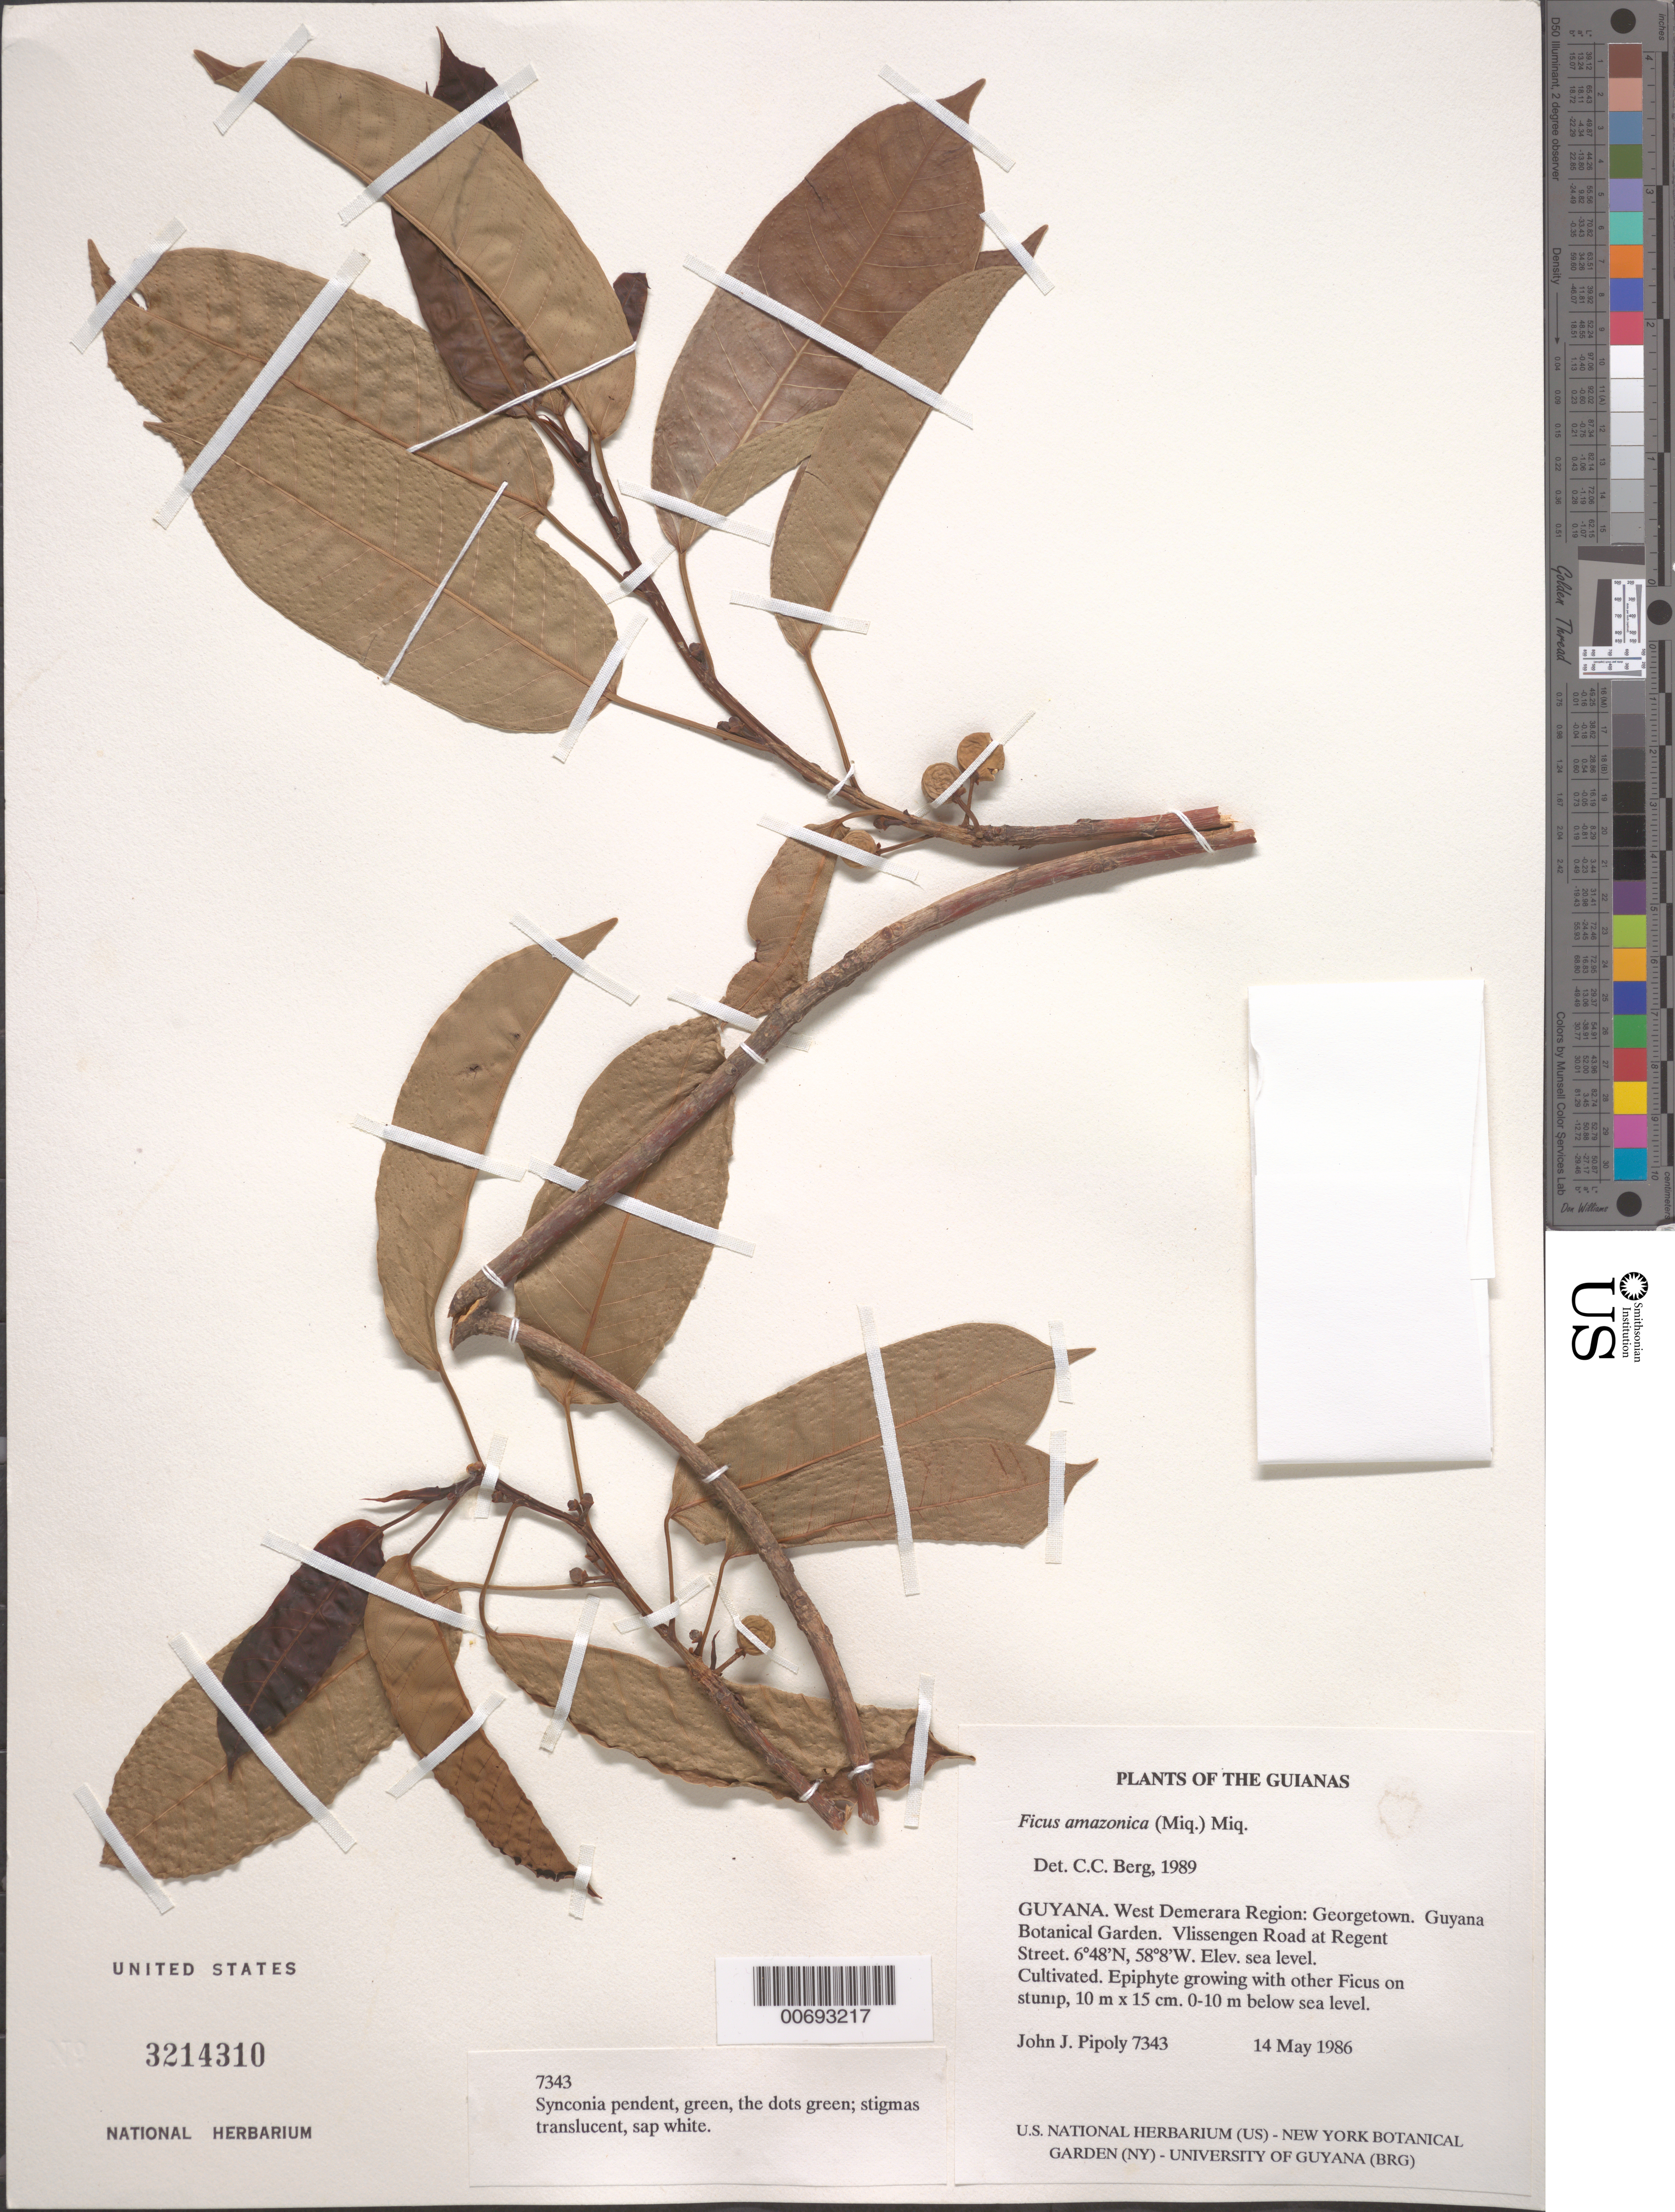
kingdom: Plantae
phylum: Tracheophyta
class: Magnoliopsida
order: Rosales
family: Moraceae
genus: Ficus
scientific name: Ficus amazonica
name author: (Miq.) Miq.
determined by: Berg, C. C.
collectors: J. J. Pipoly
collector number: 7343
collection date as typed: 14 May 1986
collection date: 1986-05-14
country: Guyana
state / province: Demerara-Mahaica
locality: Georgetown. Guyana Botanical Garden. Vlissengen Road at Regent Street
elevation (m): -3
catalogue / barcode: US 3214310